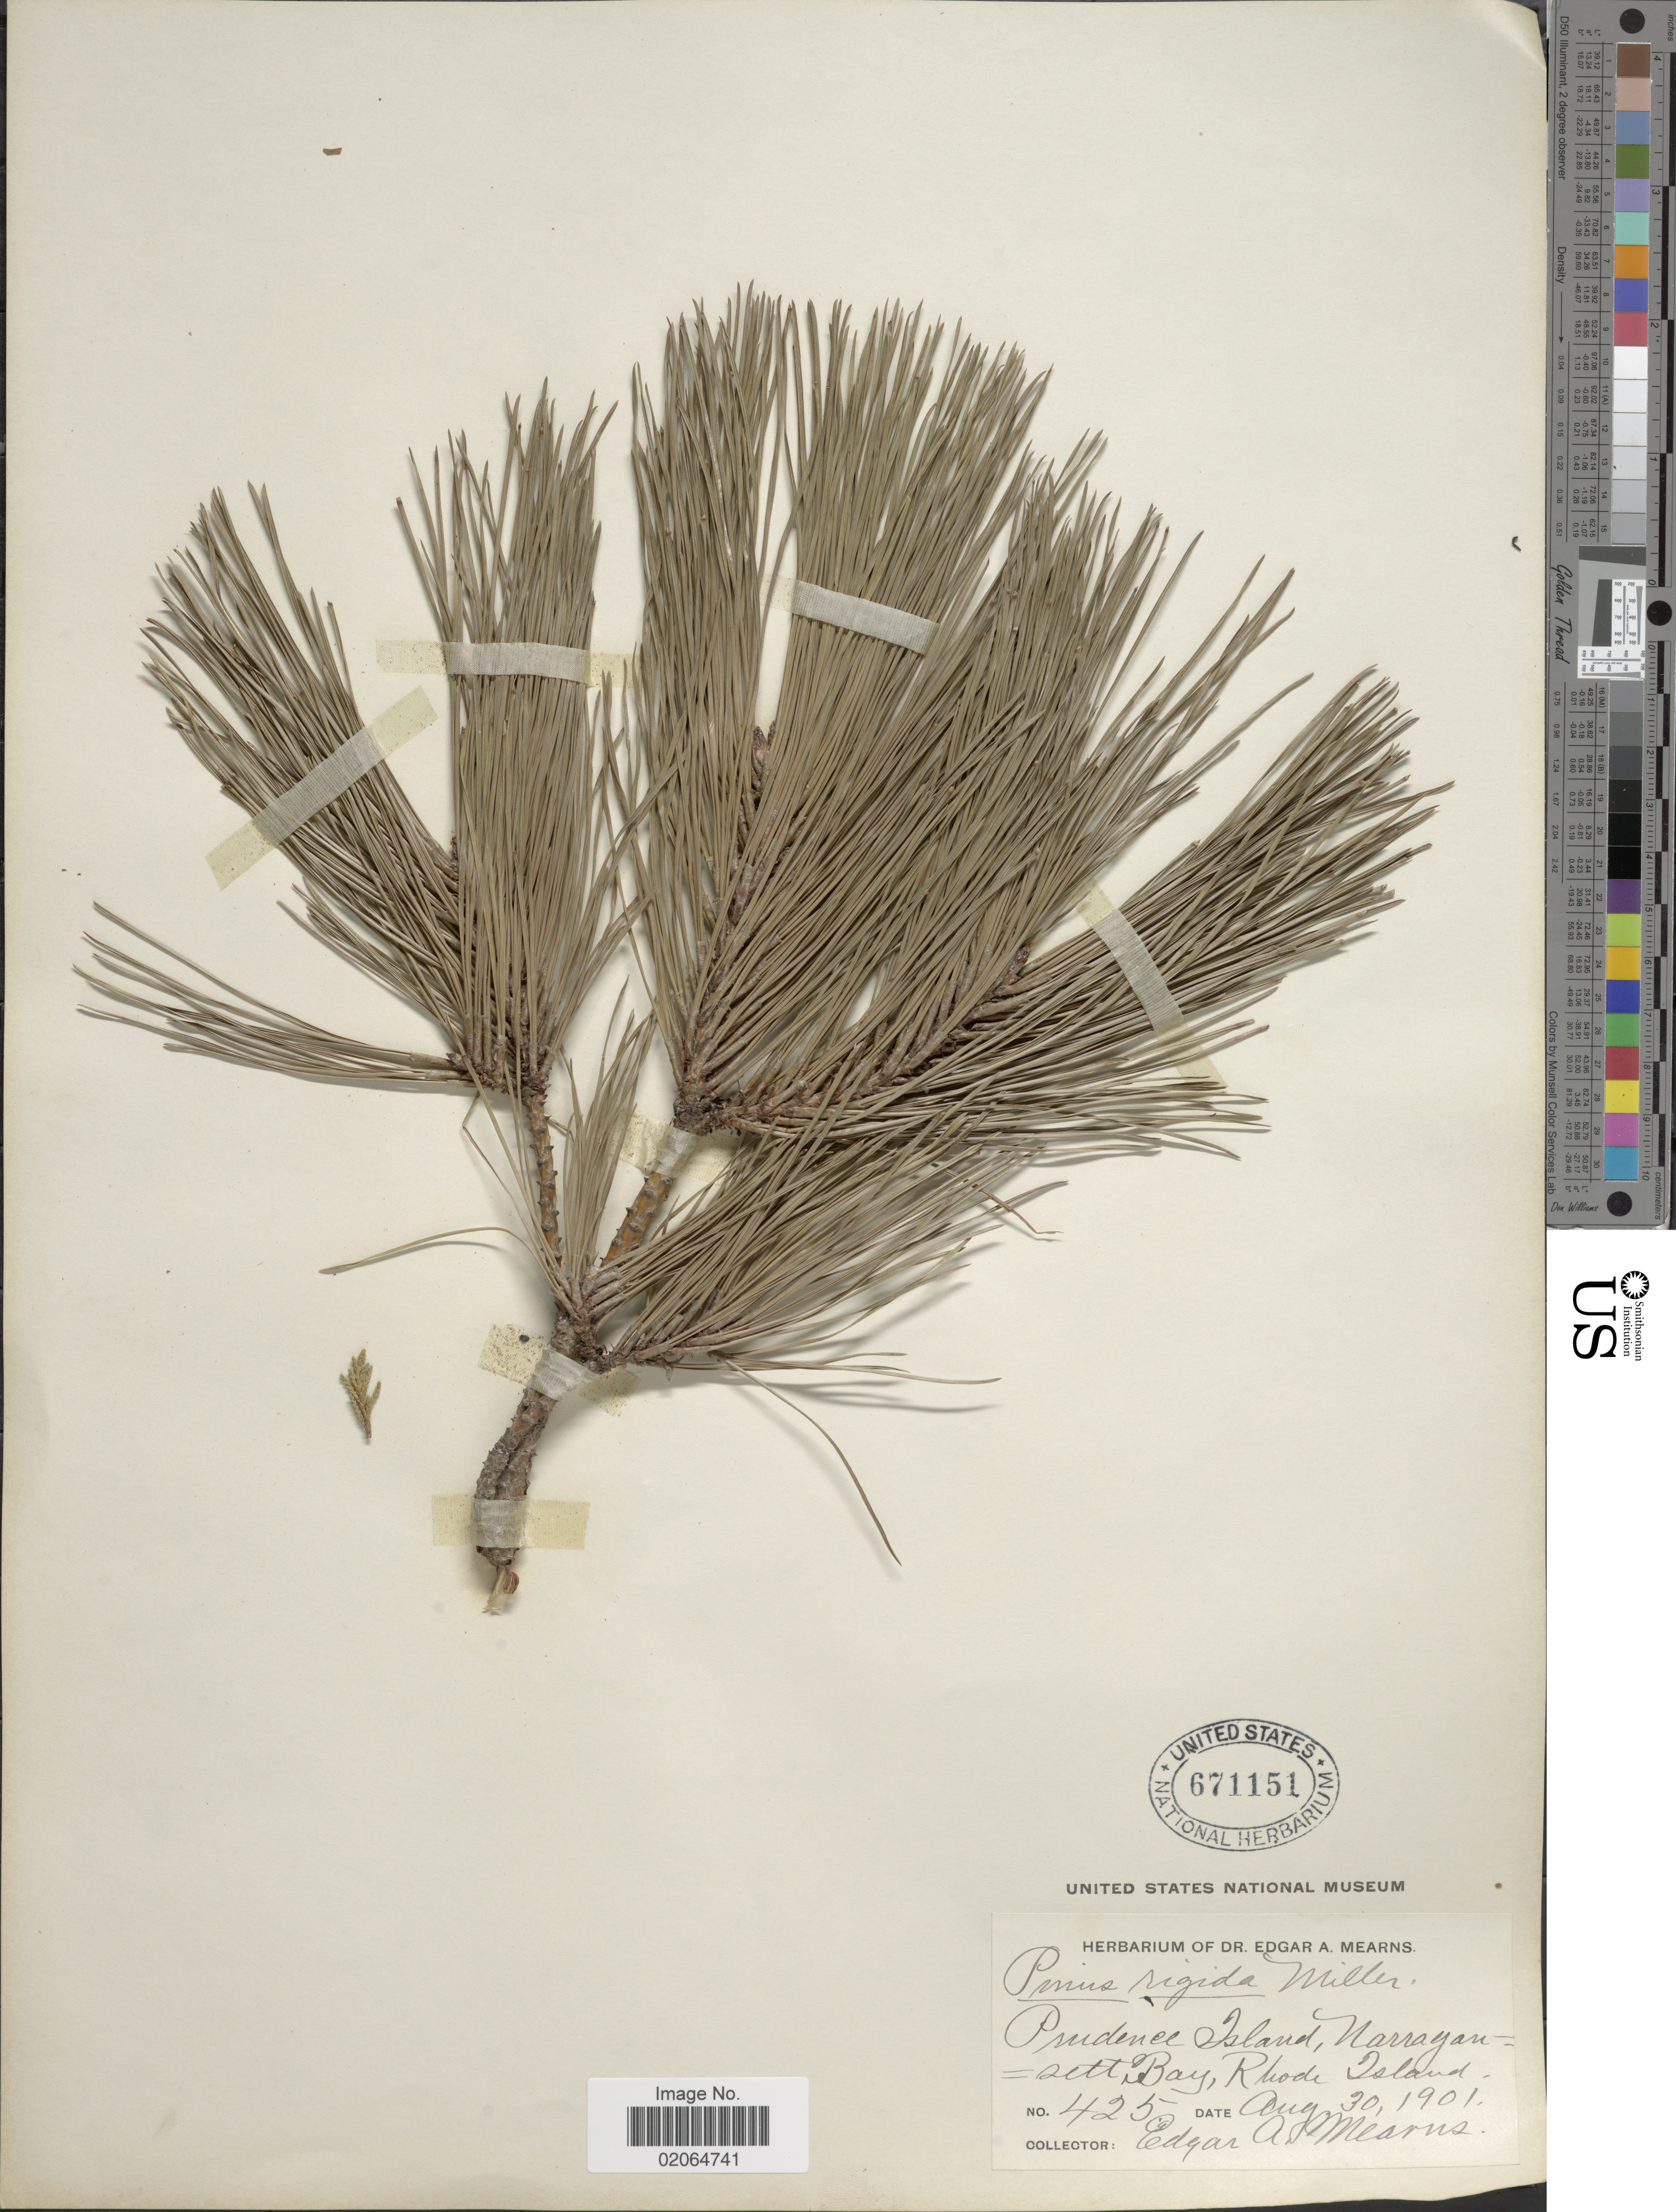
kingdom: Plantae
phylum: Tracheophyta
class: Pinopsida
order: Pinales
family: Pinaceae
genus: Pinus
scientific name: Pinus rigida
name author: Mill.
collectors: E. A. Mearns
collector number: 425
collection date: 1901-08-30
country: United States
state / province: Rhode Island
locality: Prudence Bay, Narragansett Bay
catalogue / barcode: US 671151